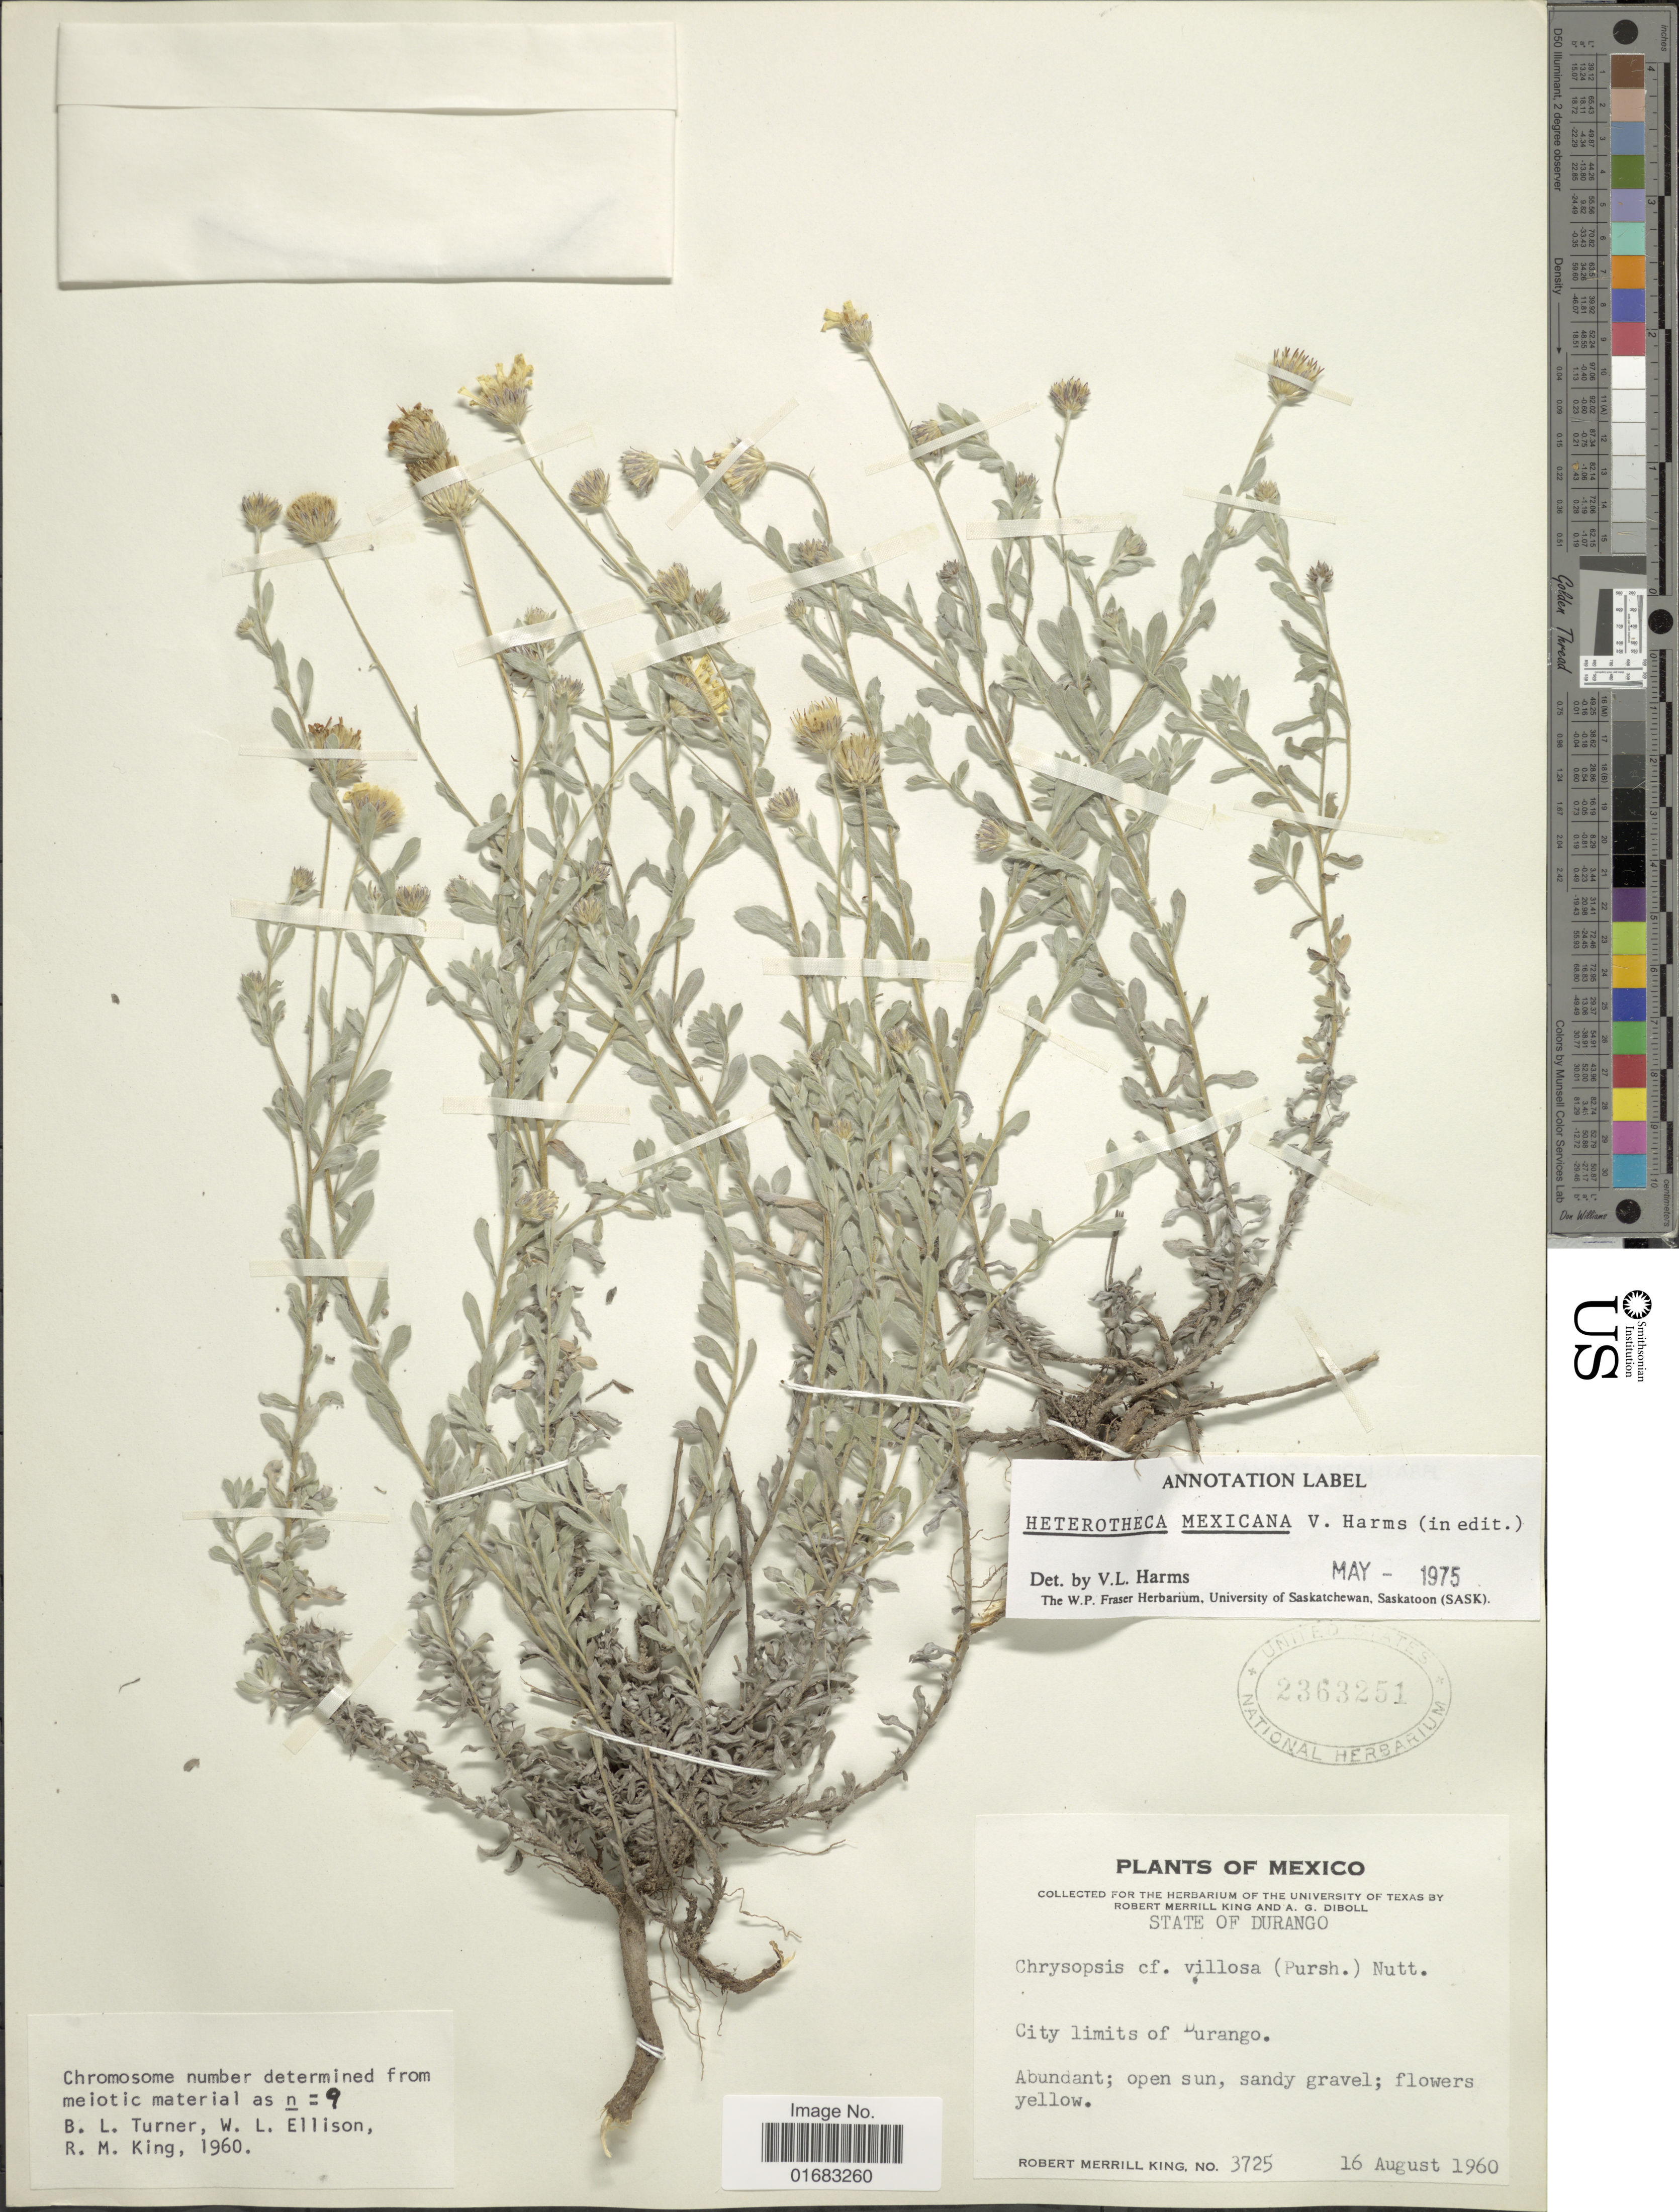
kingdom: Plantae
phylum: Tracheophyta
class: Magnoliopsida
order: Asterales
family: Asteraceae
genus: Heterotheca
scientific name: Heterotheca mexicana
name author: V.L. Harms ex B.L. Turner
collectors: R. M. King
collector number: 3725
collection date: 1960-08-16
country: Mexico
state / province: Durango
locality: Mexico. State of Durango. City limits of Durango.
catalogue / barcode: US 2363251